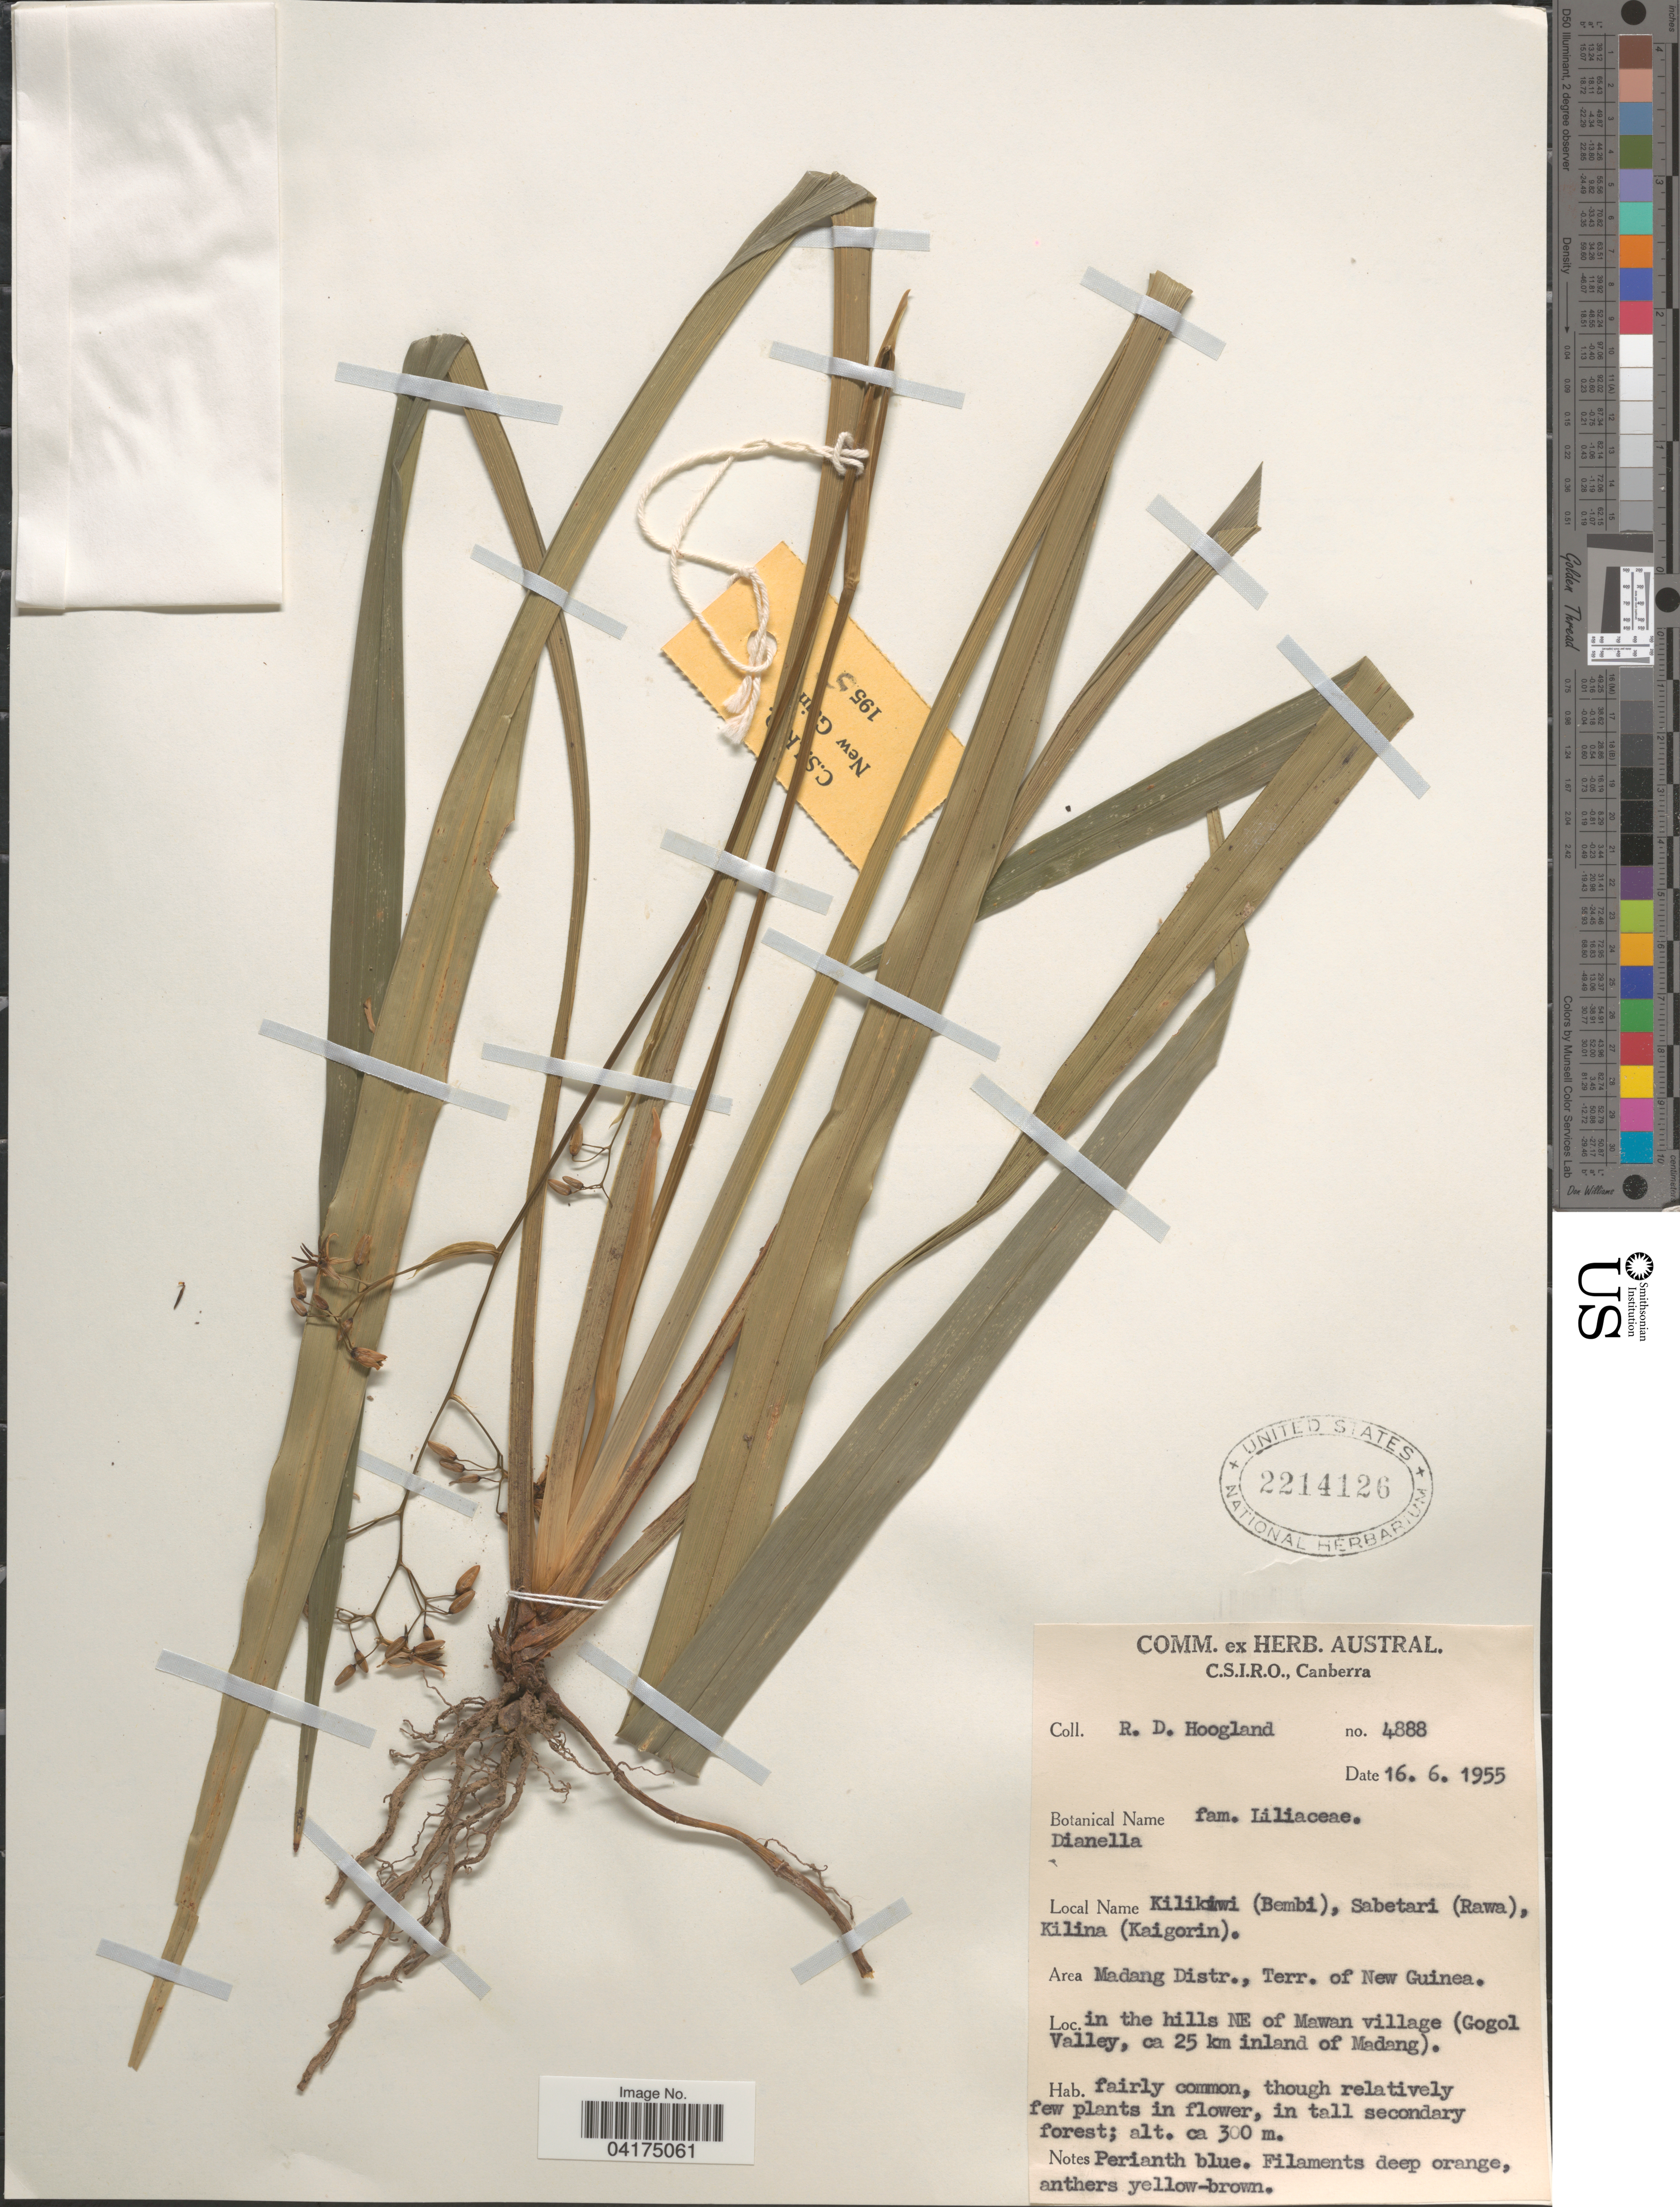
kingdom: Plantae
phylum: Tracheophyta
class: Liliopsida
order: Asparagales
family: Asphodelaceae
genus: Dianella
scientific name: Dianella sp.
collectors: R. D. Hoogland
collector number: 4888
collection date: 1955-06-16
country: Papua New Guinea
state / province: Madang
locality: Area Madang Distr., Terr. of New Guinea. In the hills NE of Mawan village (Gogol Valley, ca 25 km inland of Madang).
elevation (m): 300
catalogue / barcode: US 2214126